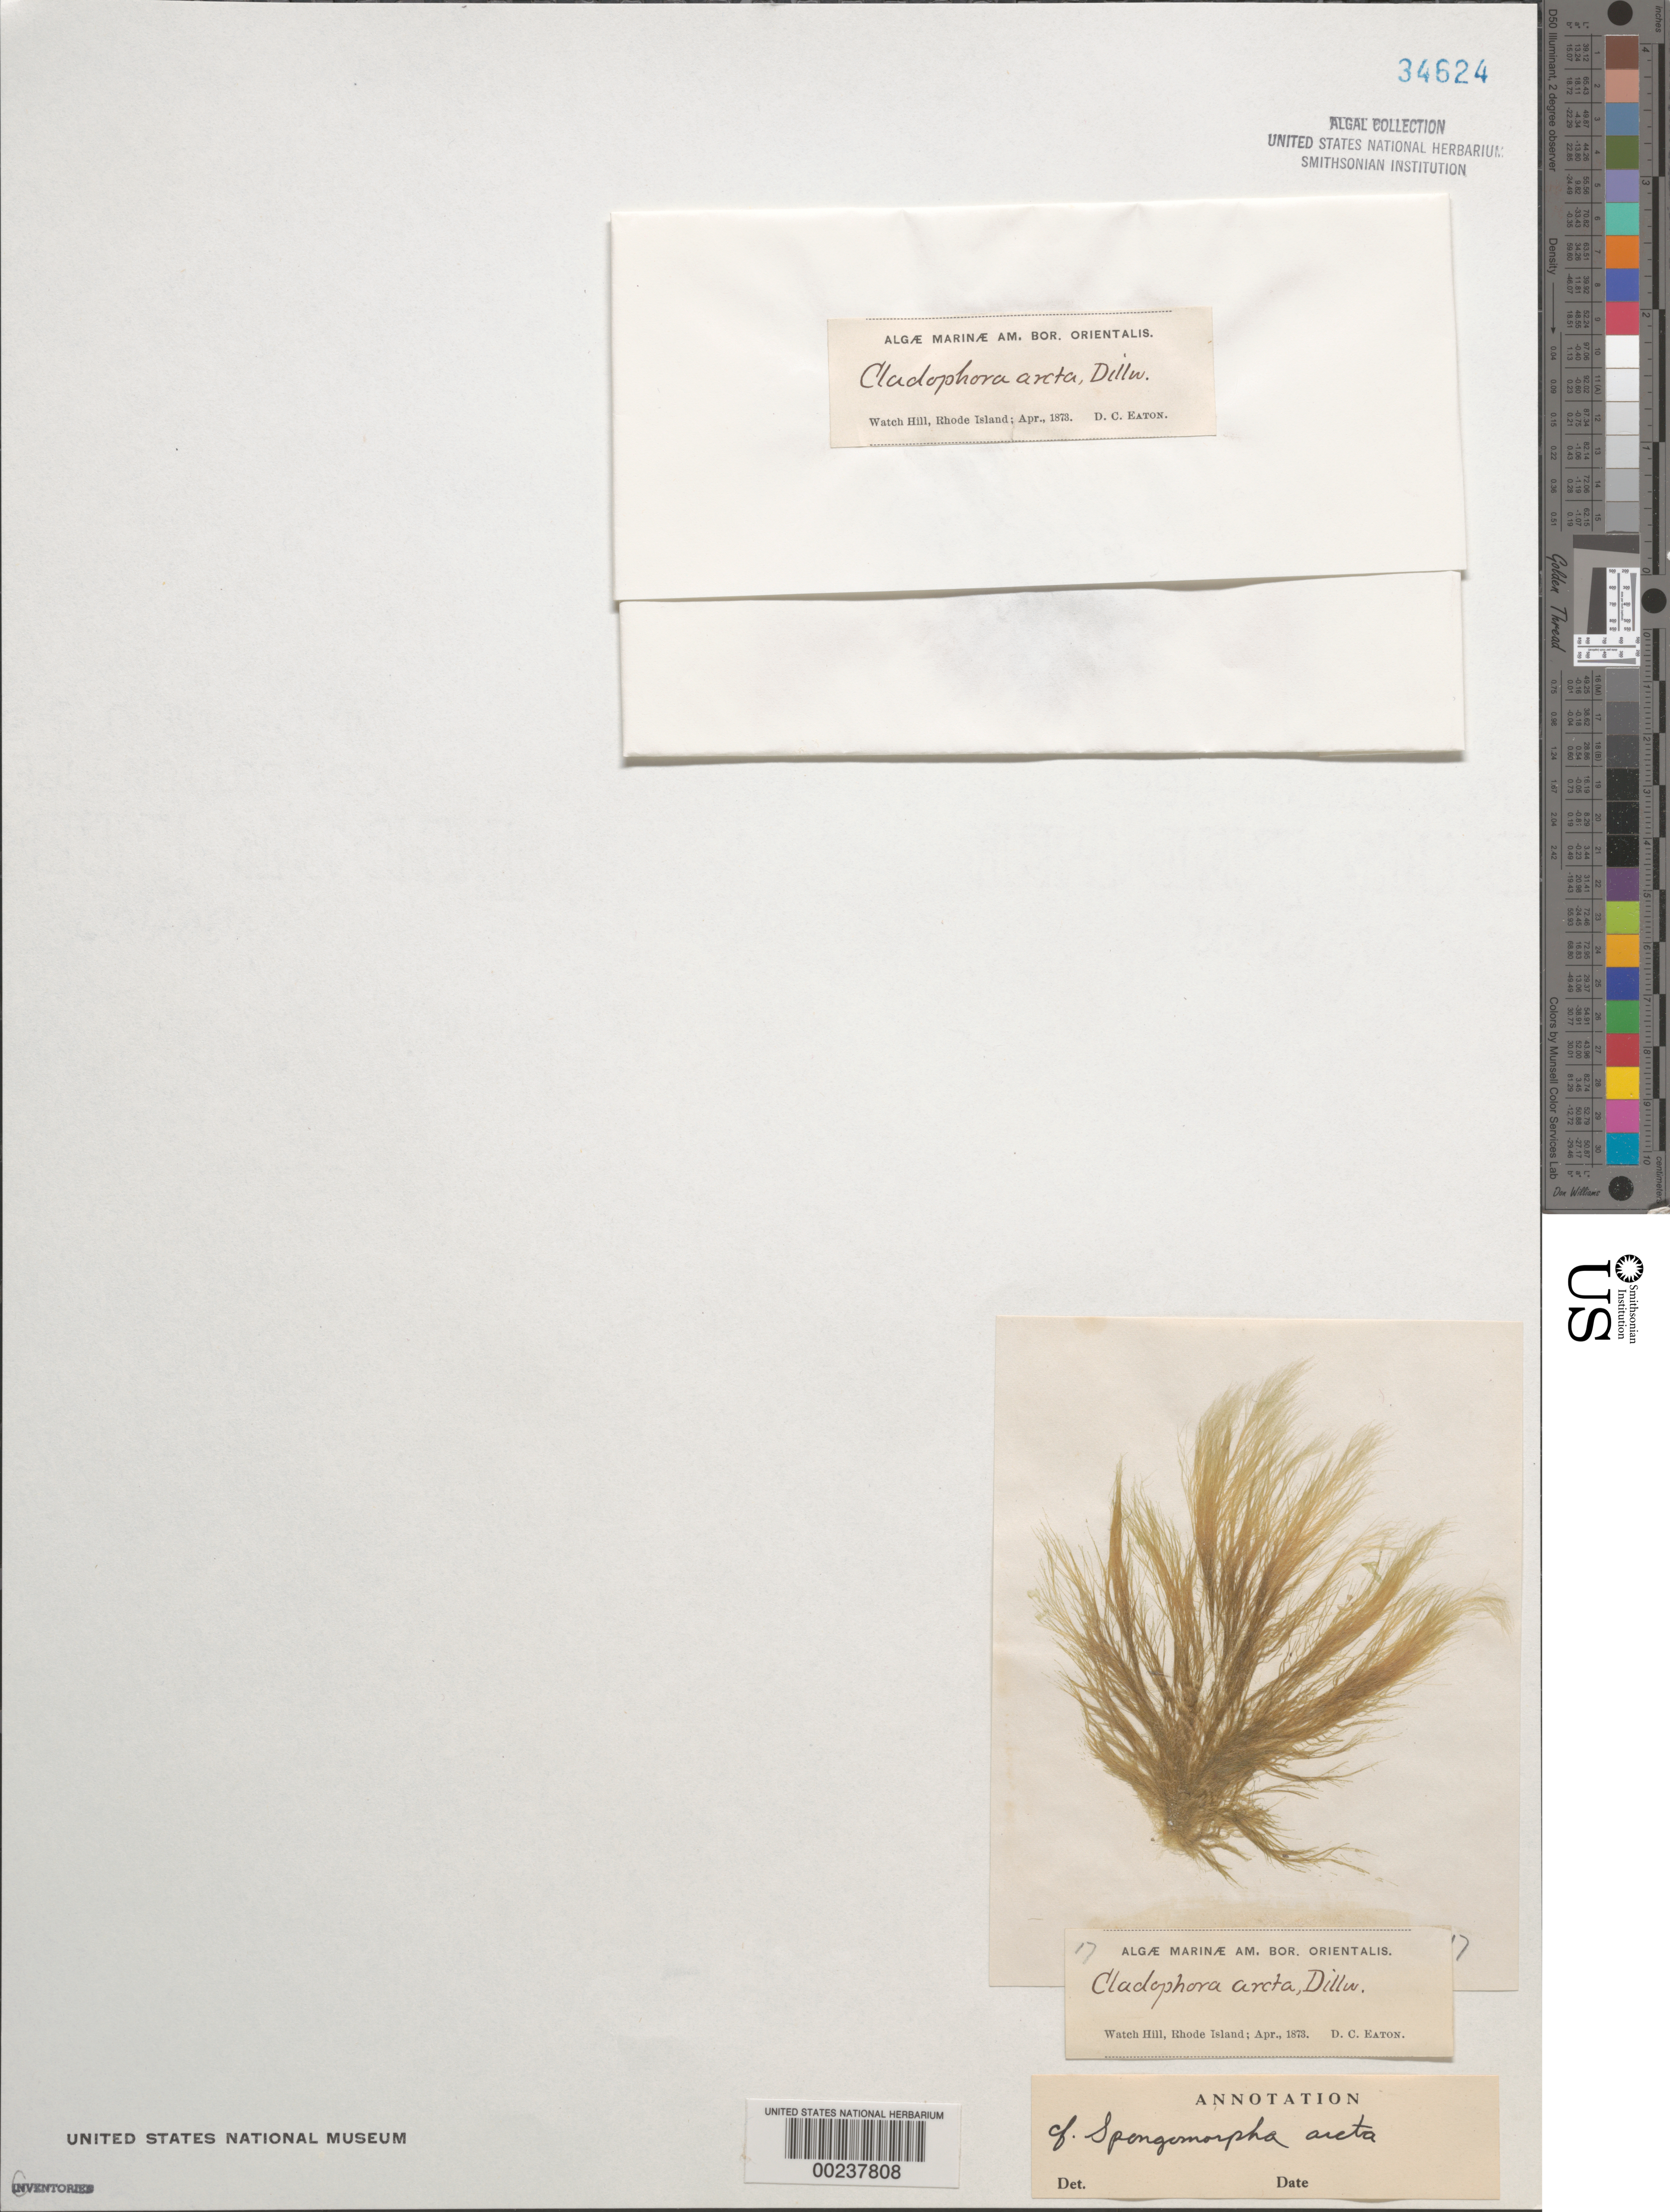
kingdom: Plantae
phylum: Chlorophyta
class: Ulvophyceae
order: Ulotrichales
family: Ulotrichaceae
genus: Acrosiphonia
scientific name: Acrosiphonia arcta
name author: (Dillwyn) Gain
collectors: D. C. Eaton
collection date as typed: Apr 1873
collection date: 1873-04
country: United States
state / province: Rhode Island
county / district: Washington County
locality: Watch Hill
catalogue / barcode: US 34624